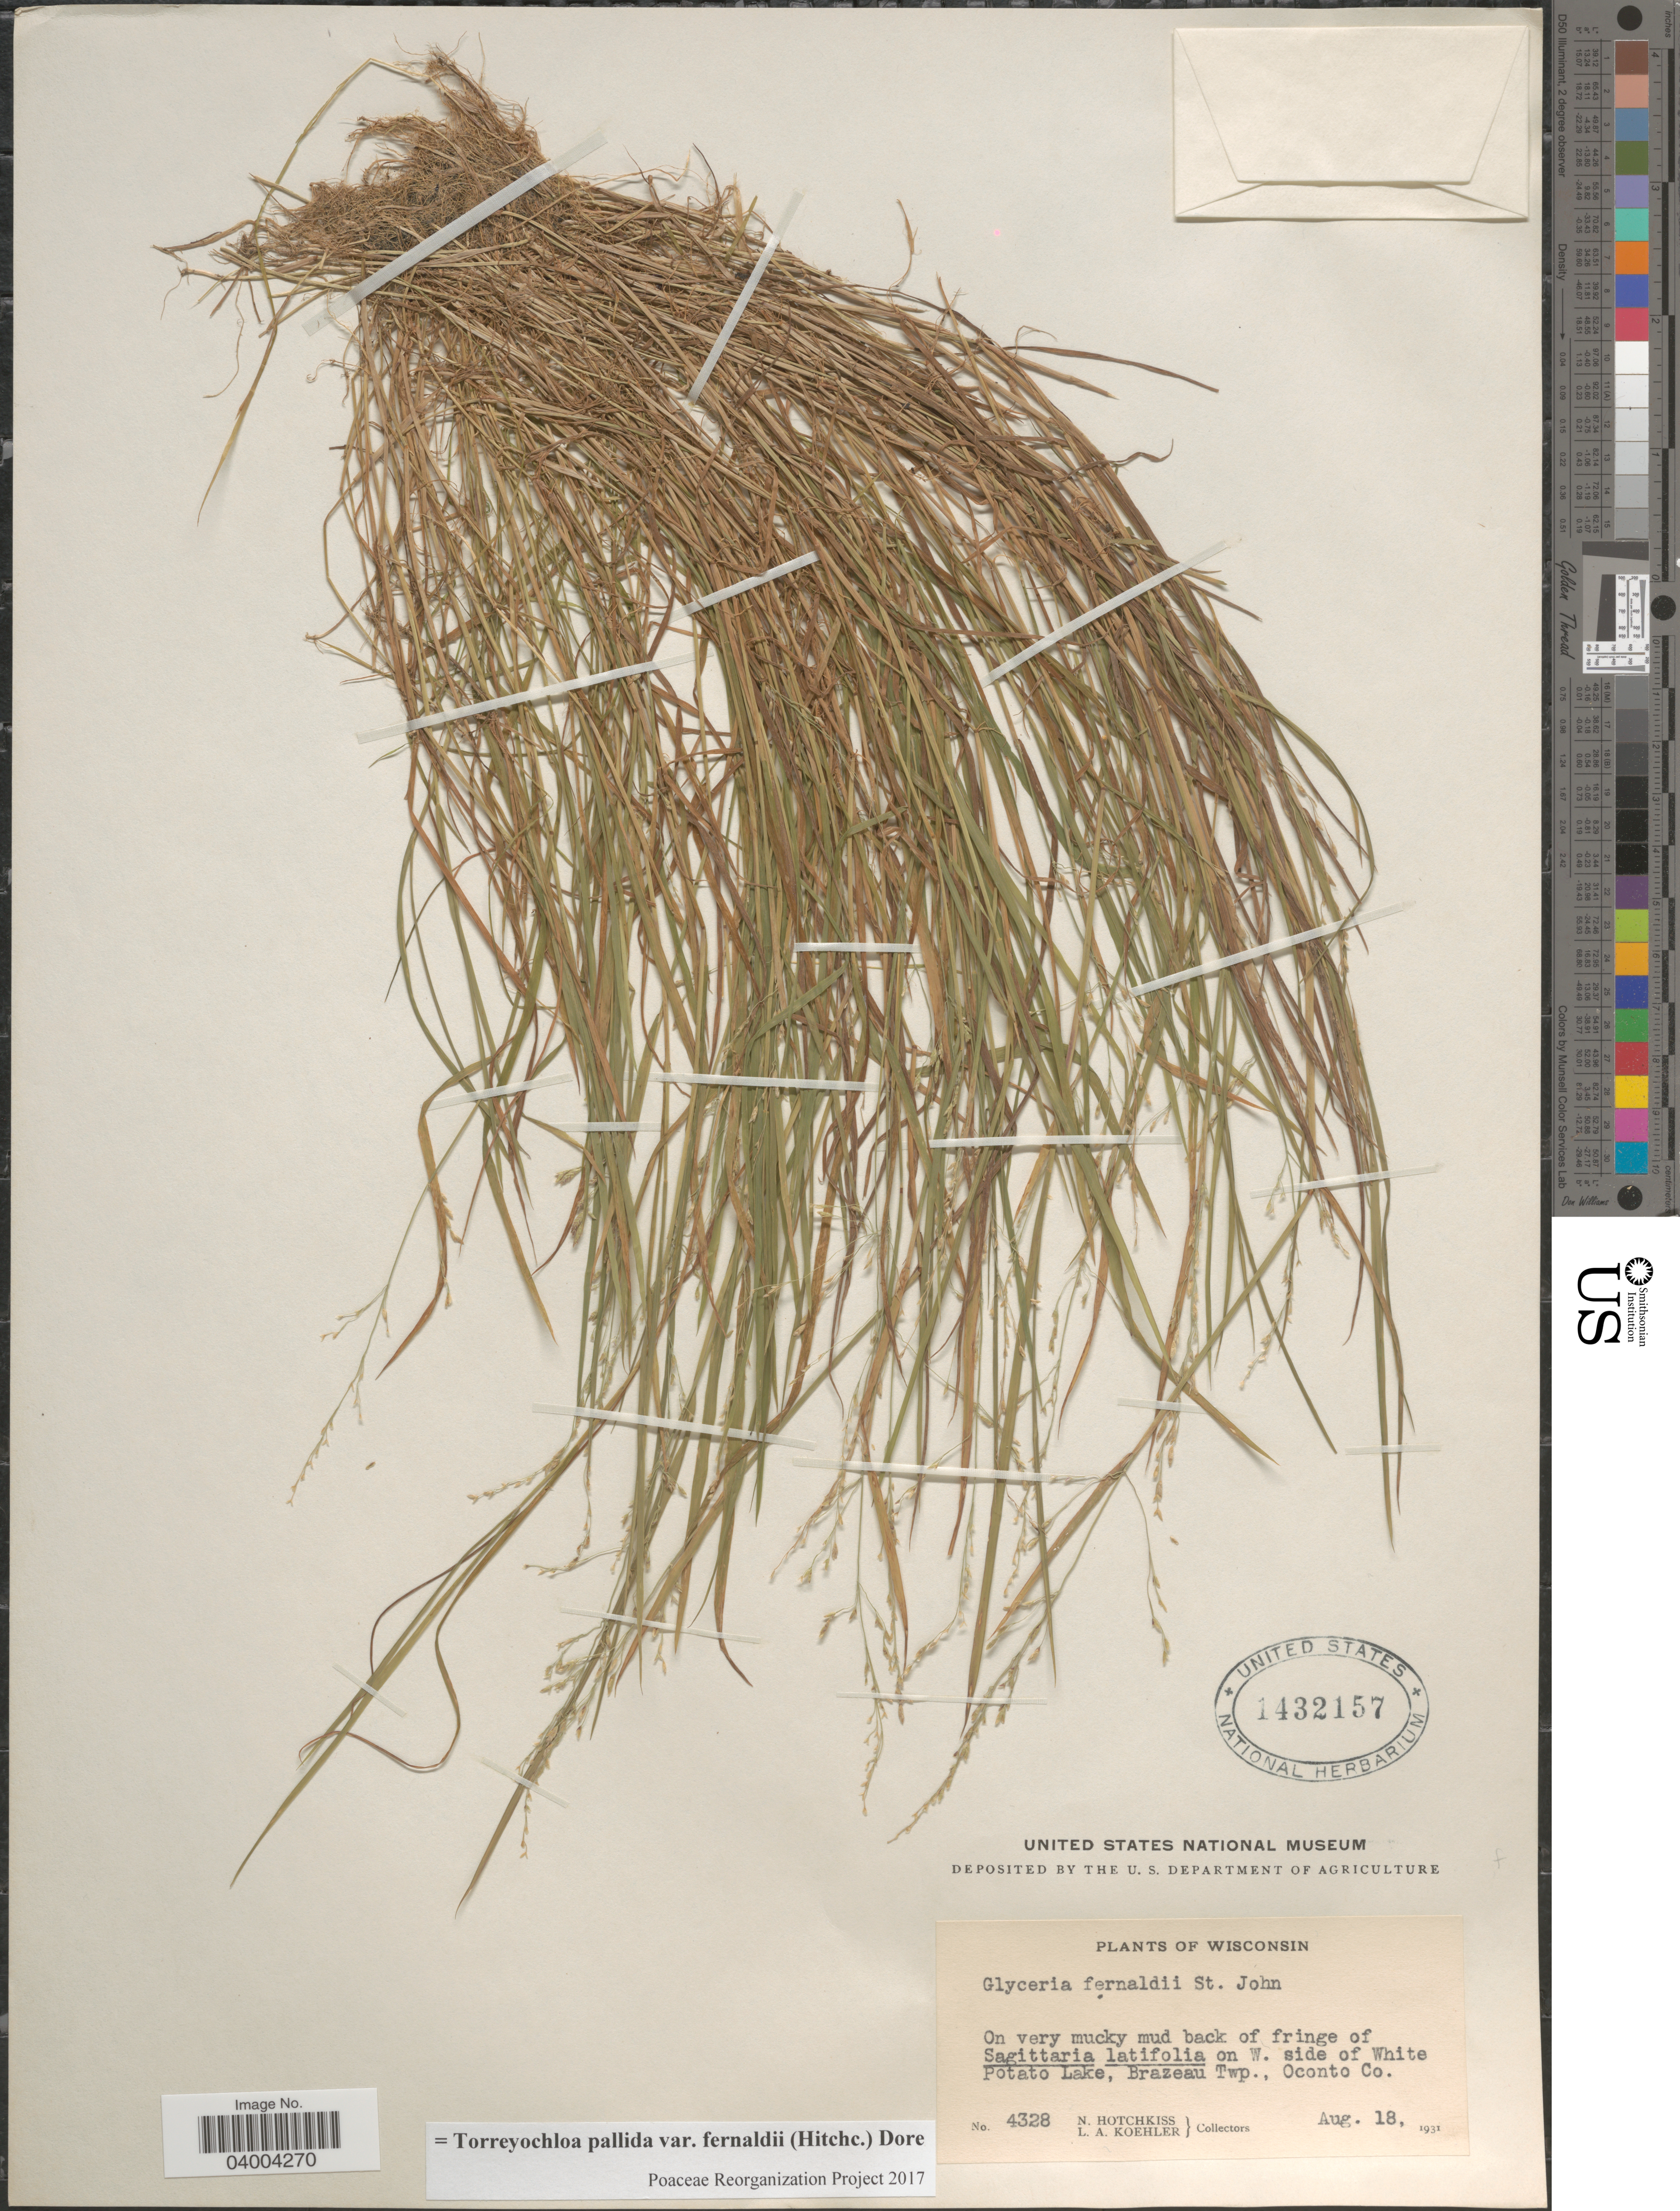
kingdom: Plantae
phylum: Tracheophyta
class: Liliopsida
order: Poales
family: Poaceae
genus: Torreyochloa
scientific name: Torreyochloa pallida var. fernaldii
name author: (Hitchc.) Dore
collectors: N. Hotchkiss & L. Koehler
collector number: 4328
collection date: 1931-08-18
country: United States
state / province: Wisconsin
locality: On very mucky mud back of fringe of Sagittaria latifolia on W. side of White Potato Lake, Brazeau Twp., Oconto Co.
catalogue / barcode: US 1432157